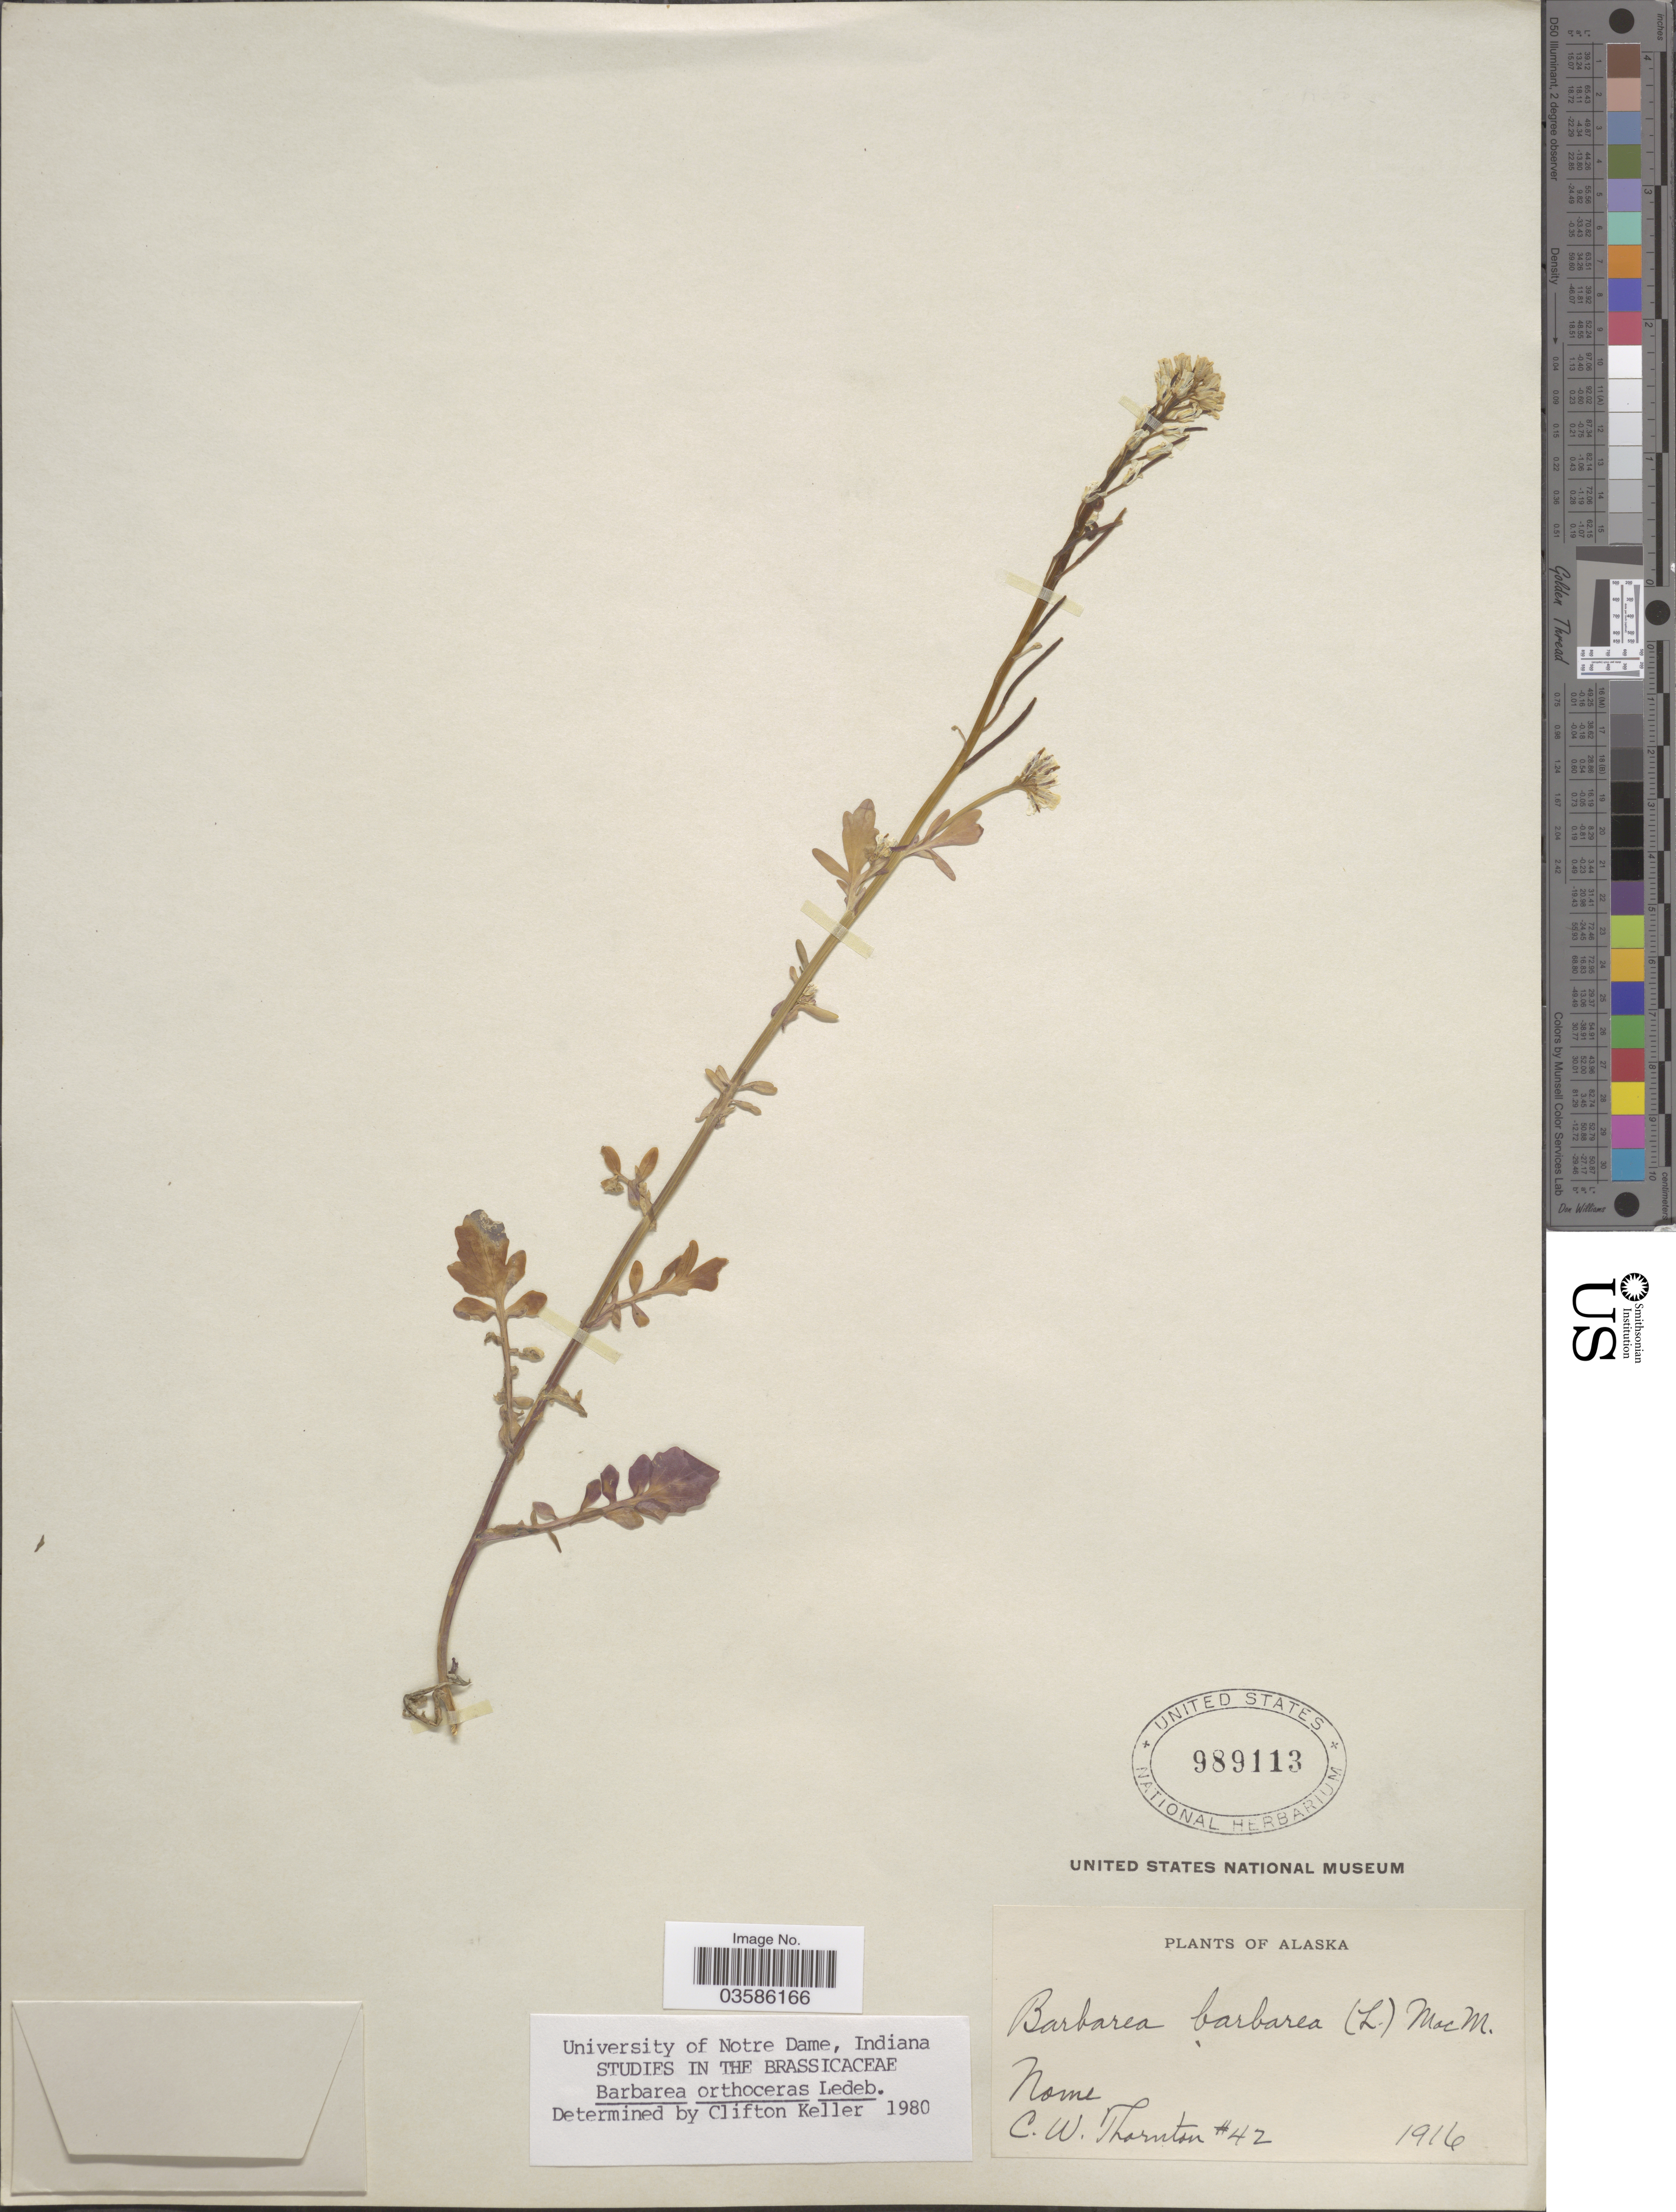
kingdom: Plantae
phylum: Tracheophyta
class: Magnoliopsida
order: Brassicales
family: Brassicaceae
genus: Barbarea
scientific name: Barbarea orthoceras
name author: Ledeb.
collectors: C. Thornton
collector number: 42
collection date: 1916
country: United States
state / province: Alaska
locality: Nome.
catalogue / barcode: US 989113